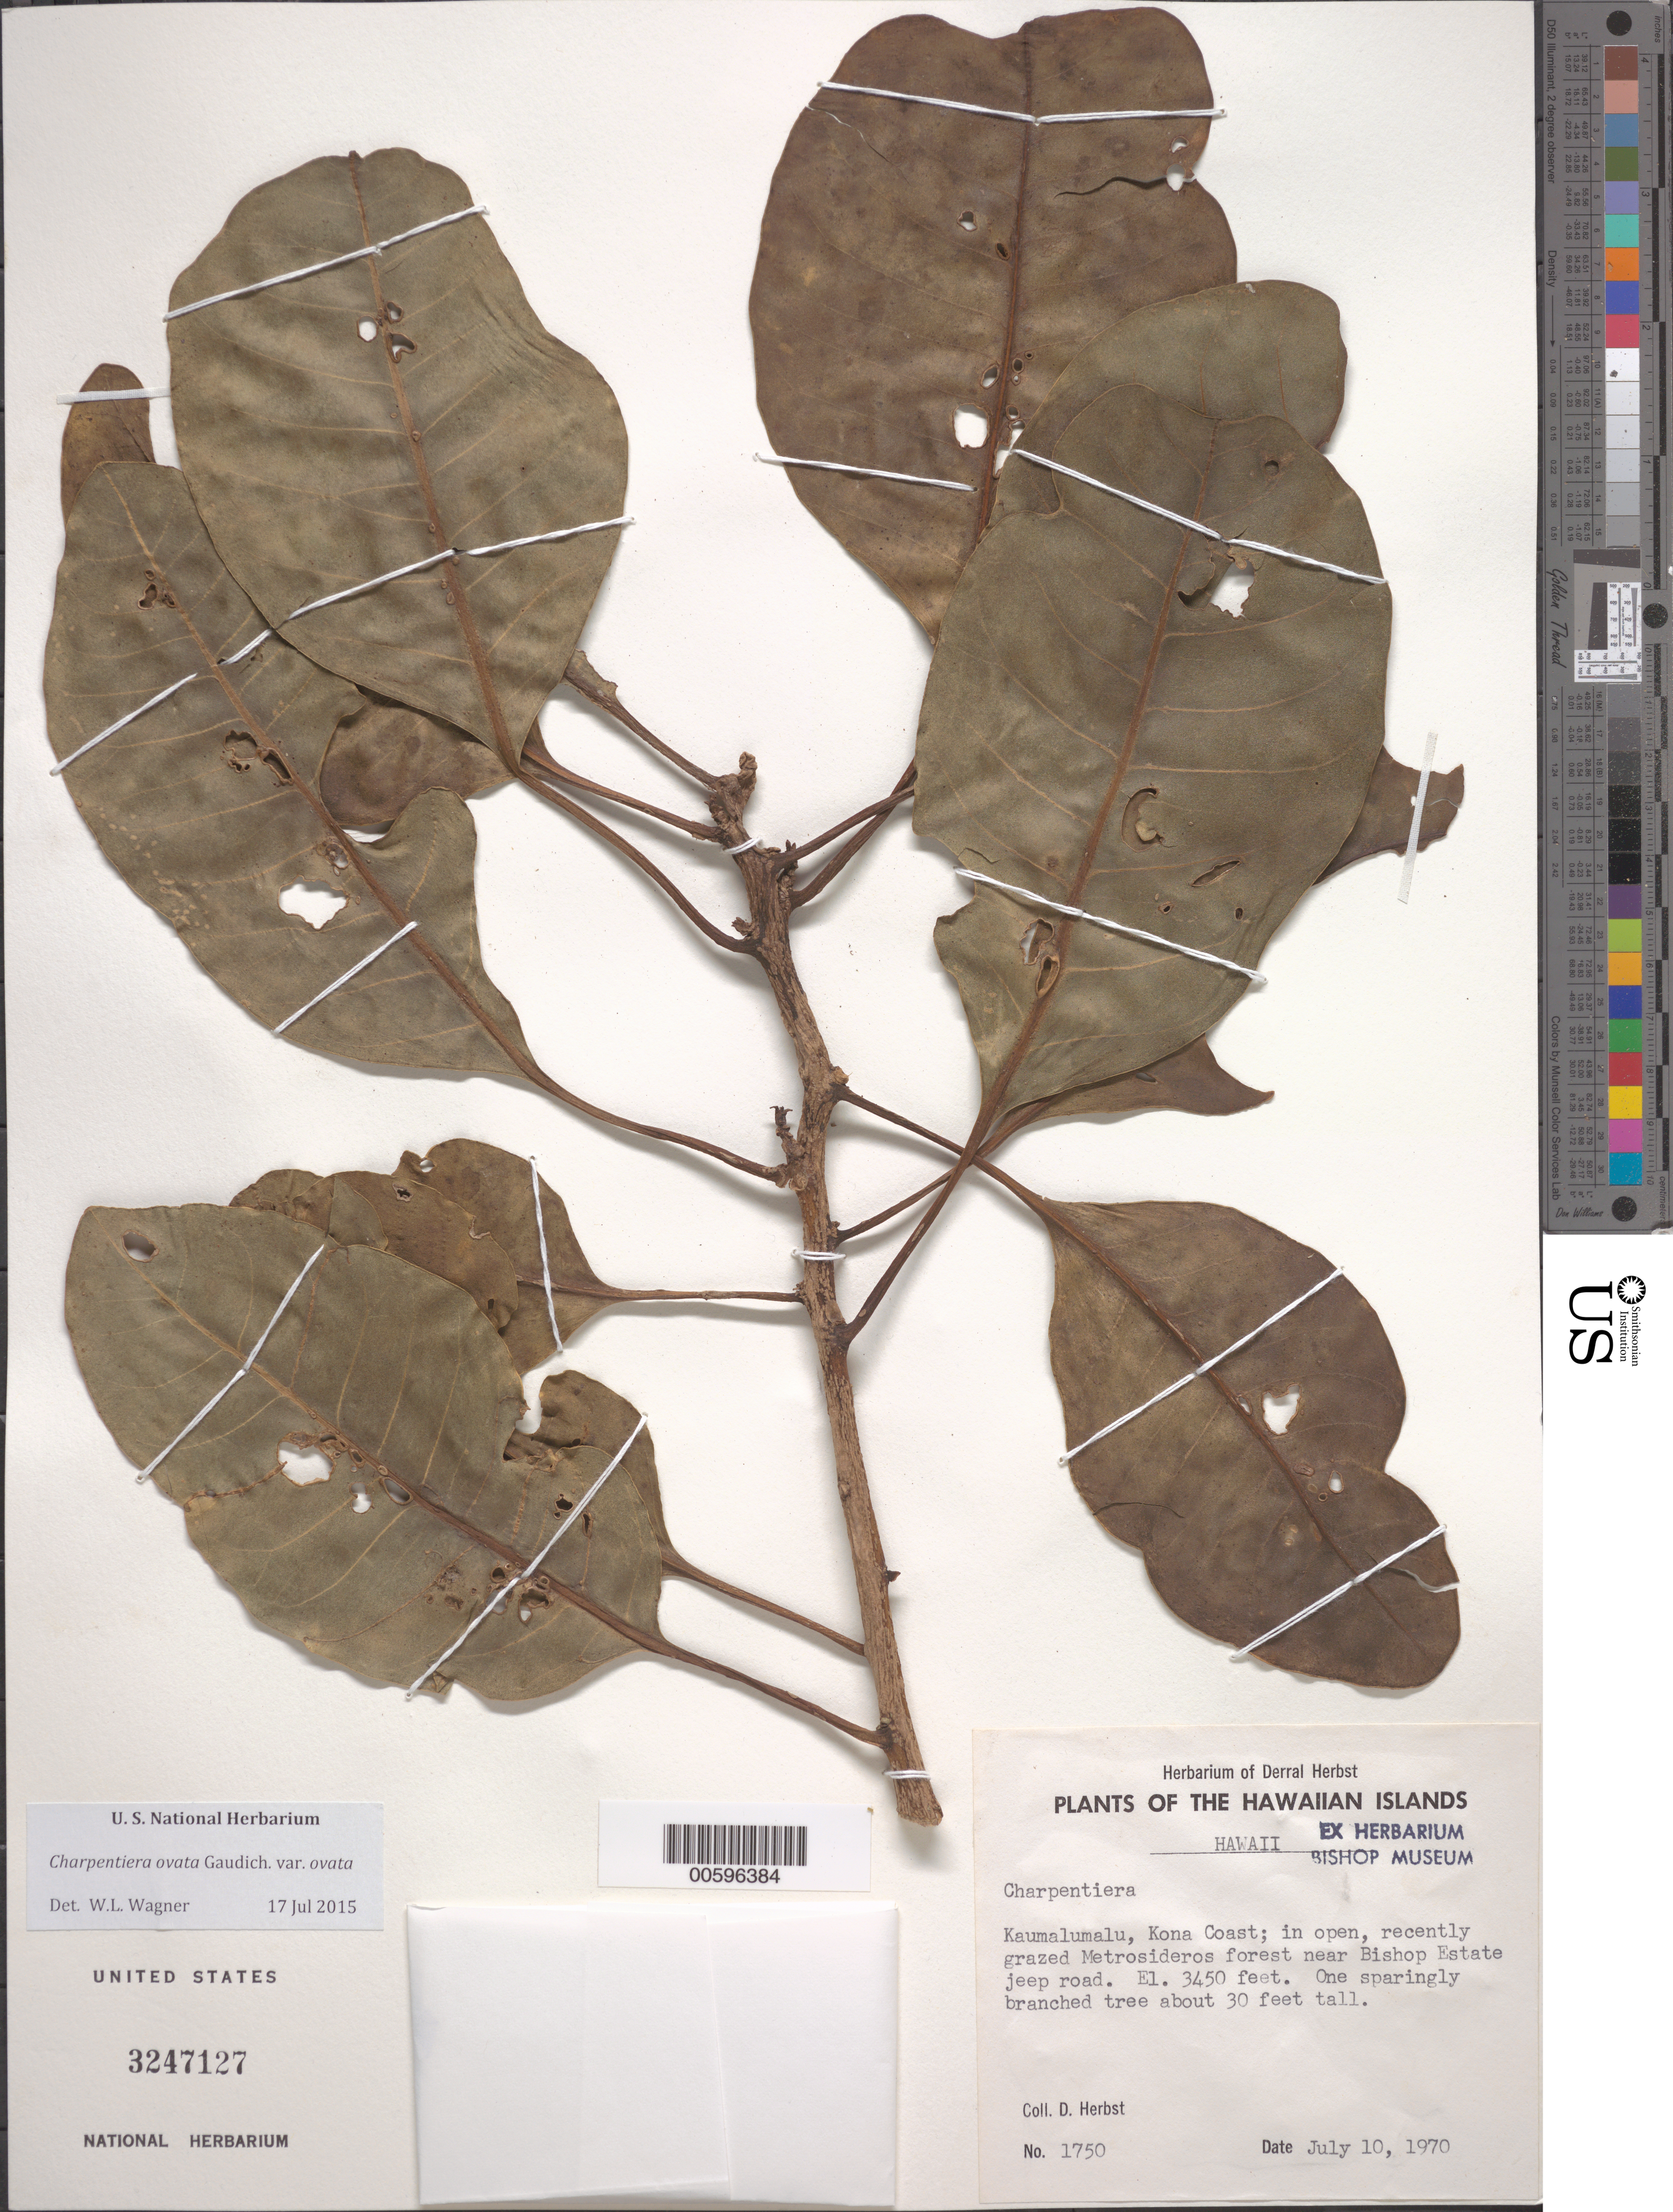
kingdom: Plantae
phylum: Tracheophyta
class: Magnoliopsida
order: Caryophyllales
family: Amaranthaceae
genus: Charpentiera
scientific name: Charpentiera ovata var. ovata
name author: Gaudich.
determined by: Wagner, W. L., (BOT), Smithsonian Institution - National Museum of Natural History (UNITED STATES)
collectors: D. R. Herbst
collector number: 1750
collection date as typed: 10 Jul 1970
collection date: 1970-07-10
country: United States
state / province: Hawaii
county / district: Hawaii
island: Hawaii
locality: Kaumalumalu, Kona Coast, near Bishop Estate jeep road.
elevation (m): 1052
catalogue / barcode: US 3247127